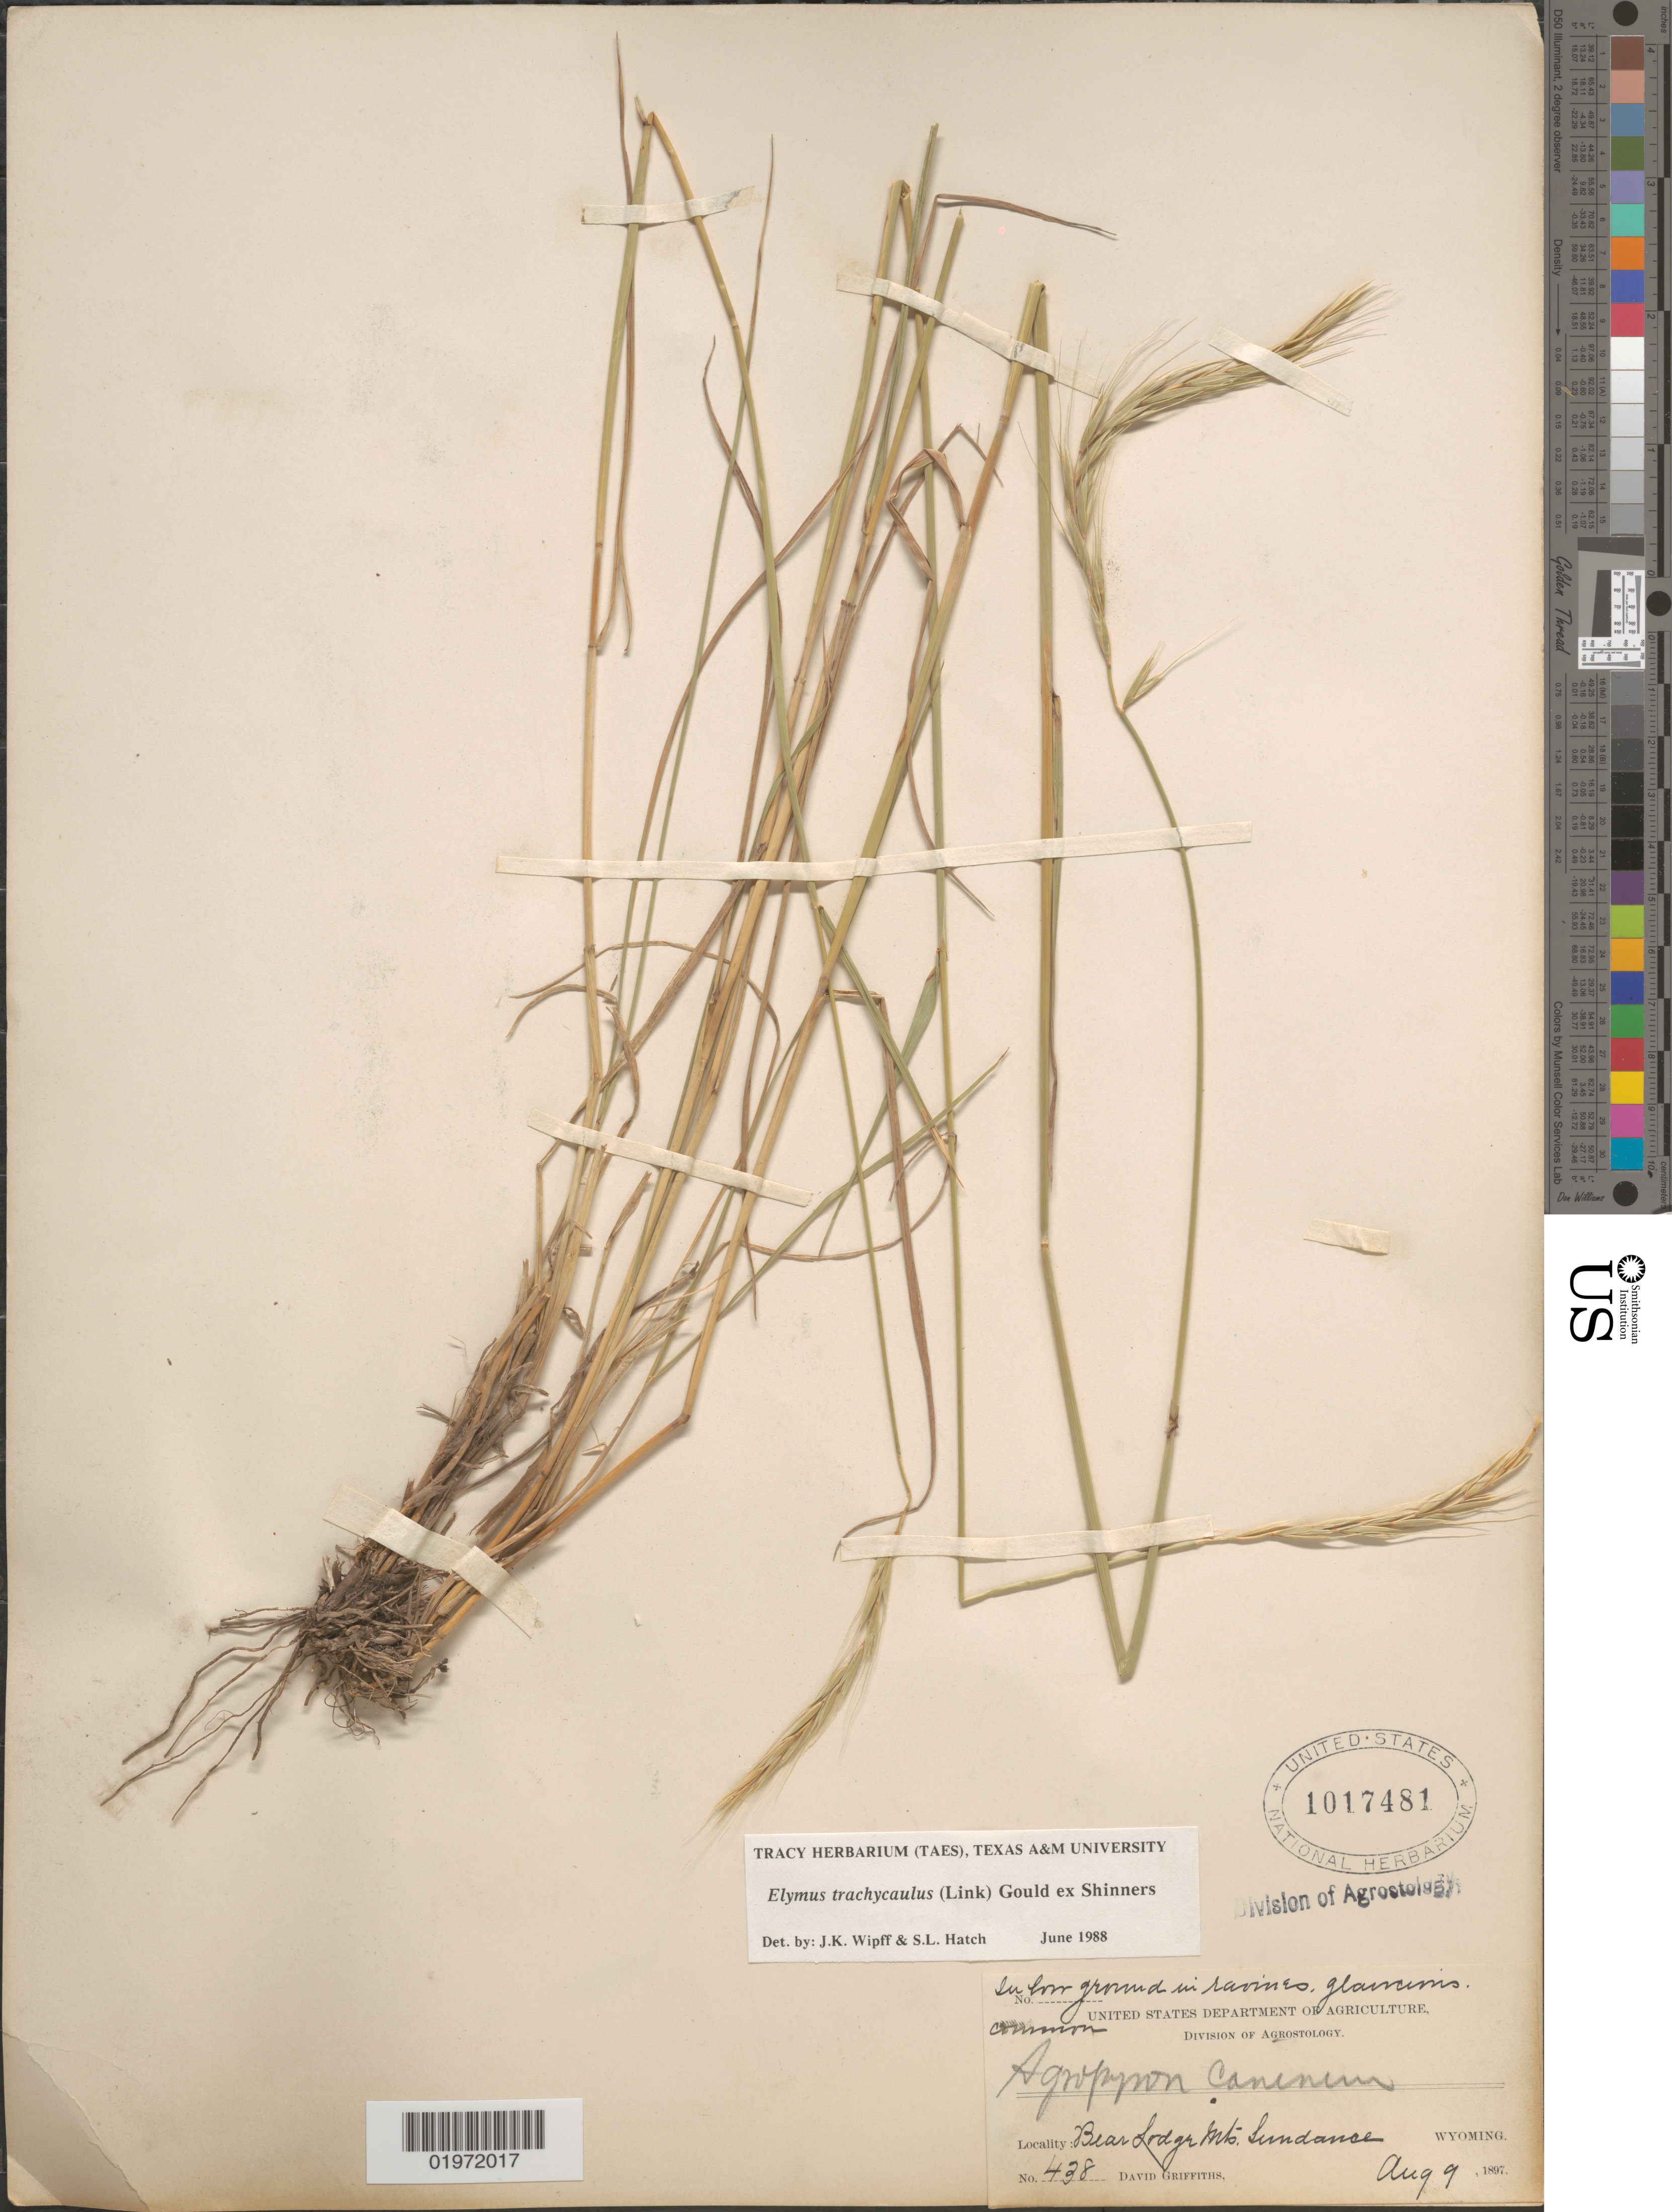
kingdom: Plantae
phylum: Tracheophyta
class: Liliopsida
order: Poales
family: Poaceae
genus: Elymus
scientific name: Elymus trachycaulus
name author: (Link) Gould ex Shinners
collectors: D. Griffiths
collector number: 438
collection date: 1897-08-09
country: United States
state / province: Wyoming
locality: Bear Lodge Mts. Sundance.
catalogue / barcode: US 1017481